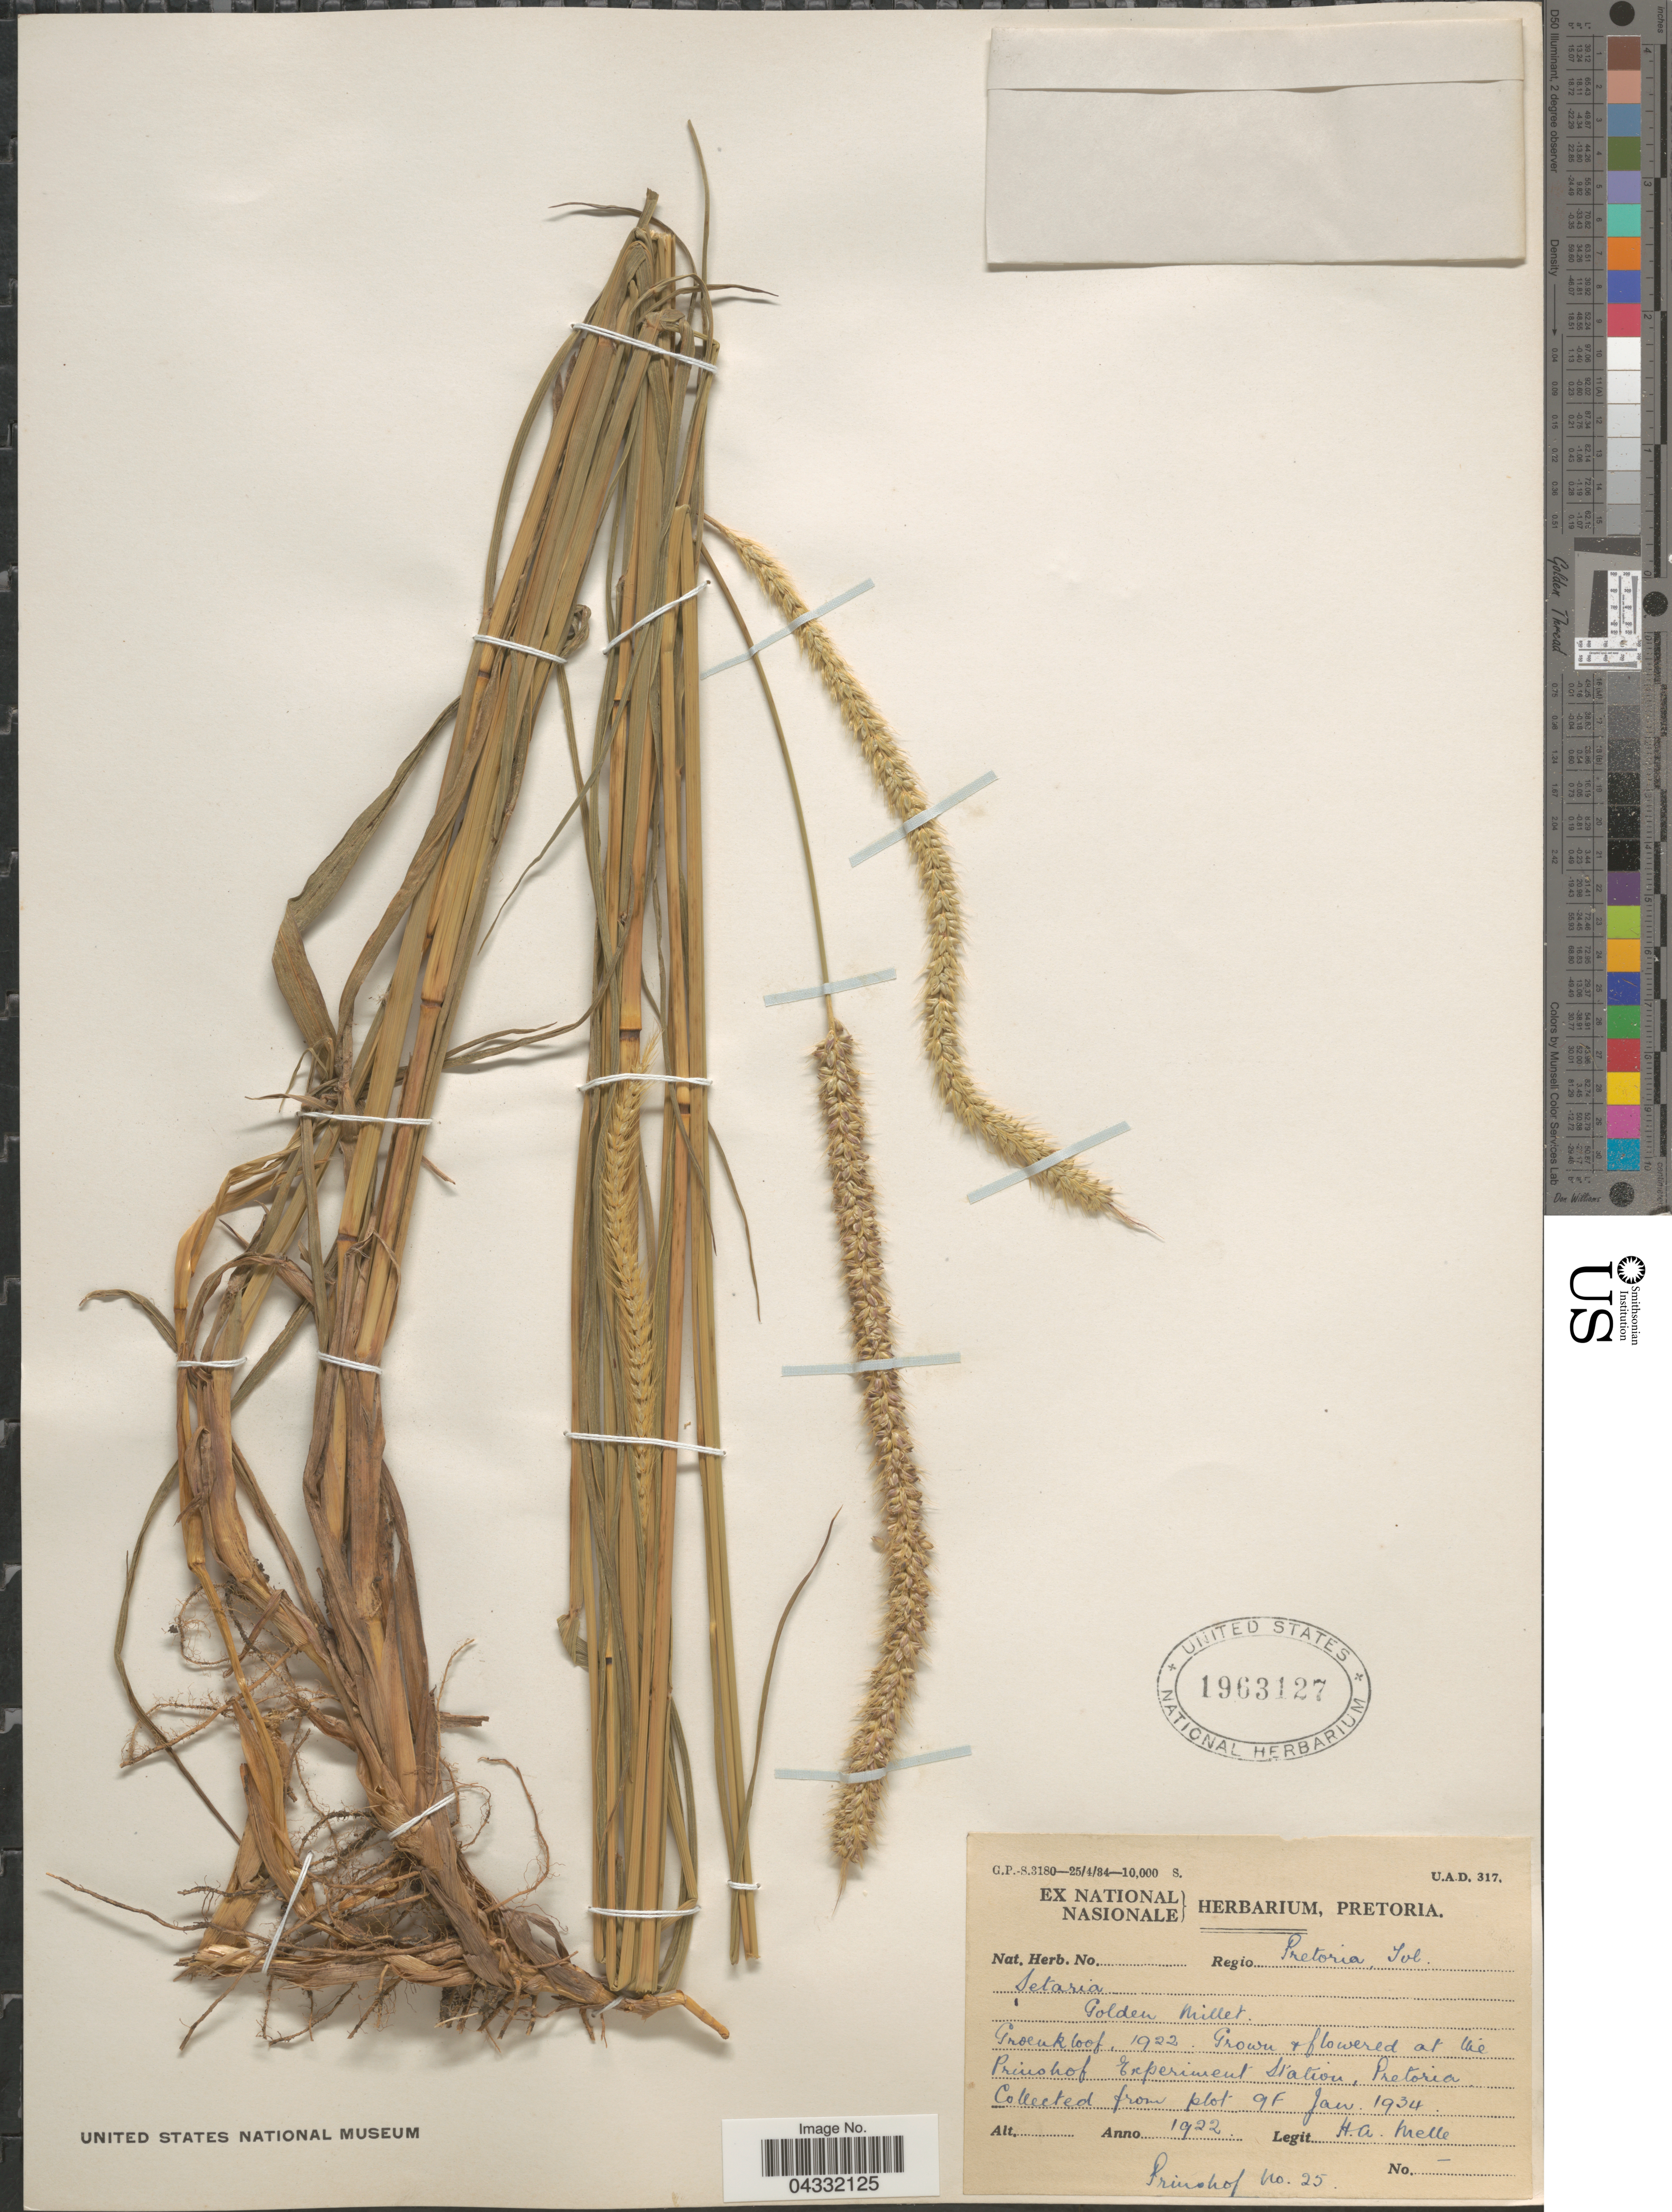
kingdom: Plantae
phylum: Tracheophyta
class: Liliopsida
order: Poales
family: Poaceae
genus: Setaria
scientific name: Setaria sp.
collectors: H. Melle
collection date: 1922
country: South Africa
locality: Groenkloof, 1922 [unsure placement] At the Prinshof Experiment Station, Pretoria.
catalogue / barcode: US 1963127